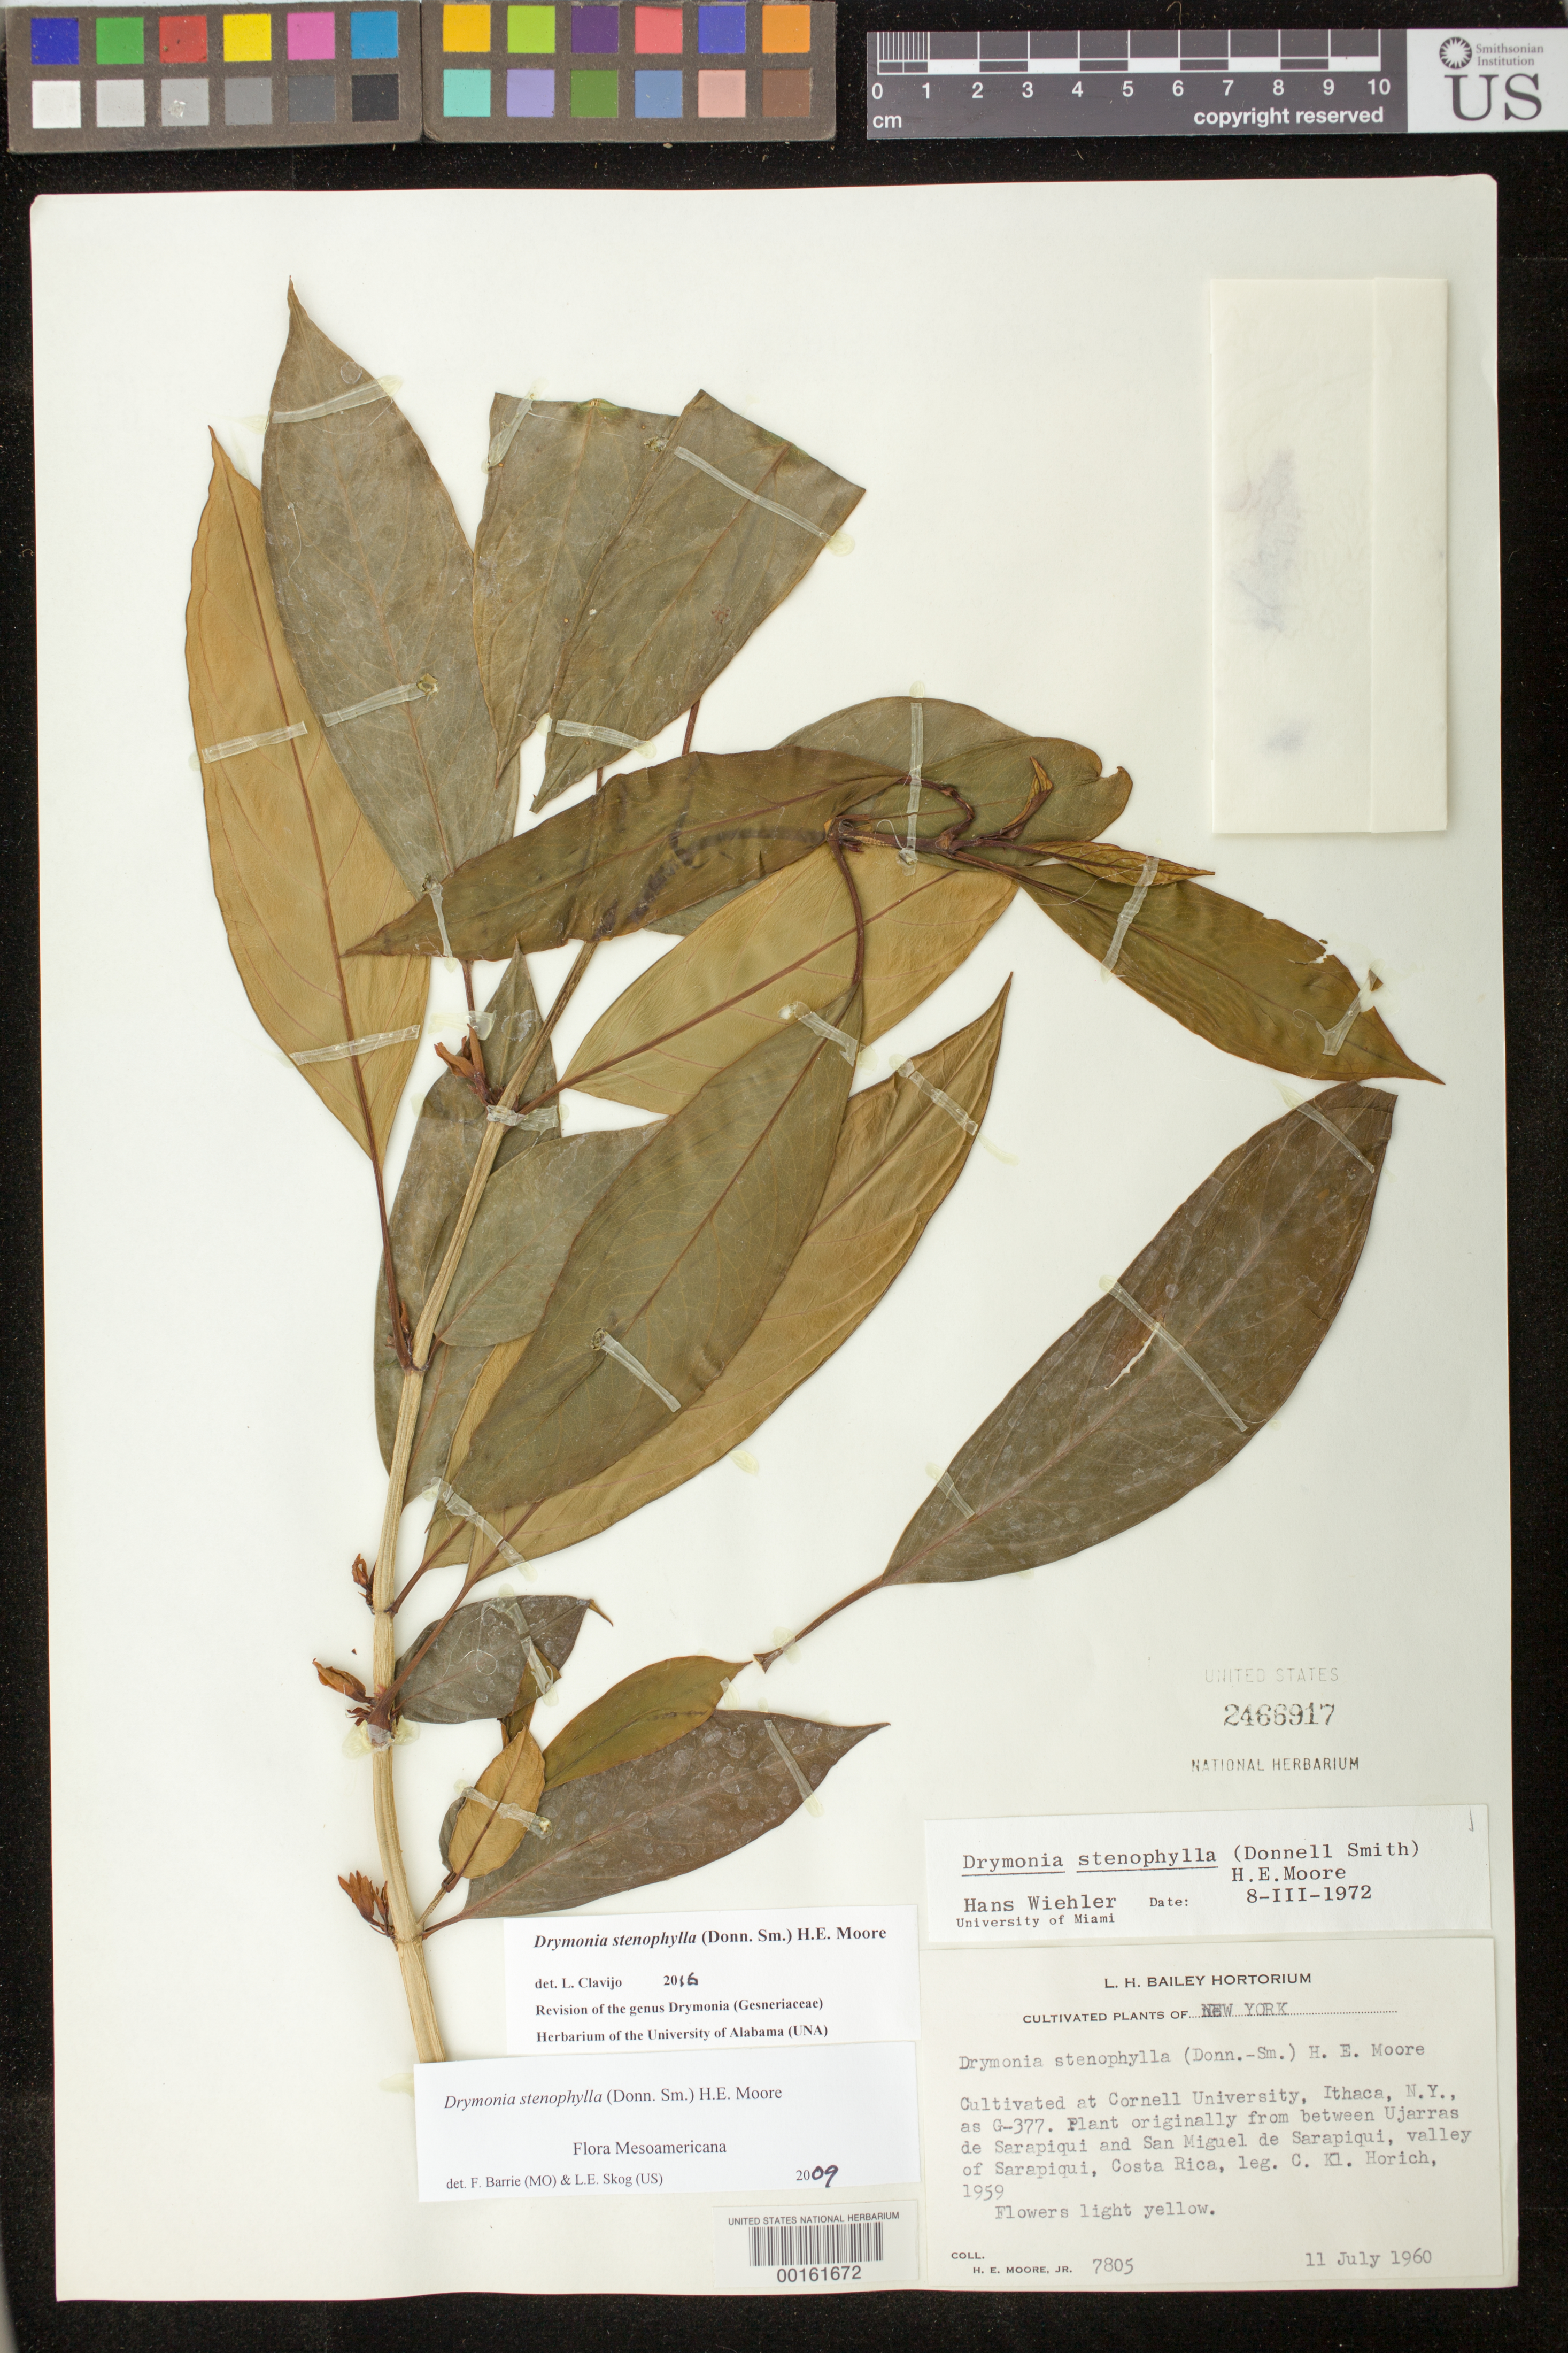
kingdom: Plantae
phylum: Tracheophyta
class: Magnoliopsida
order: Lamiales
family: Gesneriaceae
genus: Drymonia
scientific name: Drymonia stenophylla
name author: (Donn. Sm.) H.E. Moore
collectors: H. E. Moore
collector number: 7805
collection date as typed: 11 Jul 1960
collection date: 1960-07-11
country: Costa Rica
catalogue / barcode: US 2466917